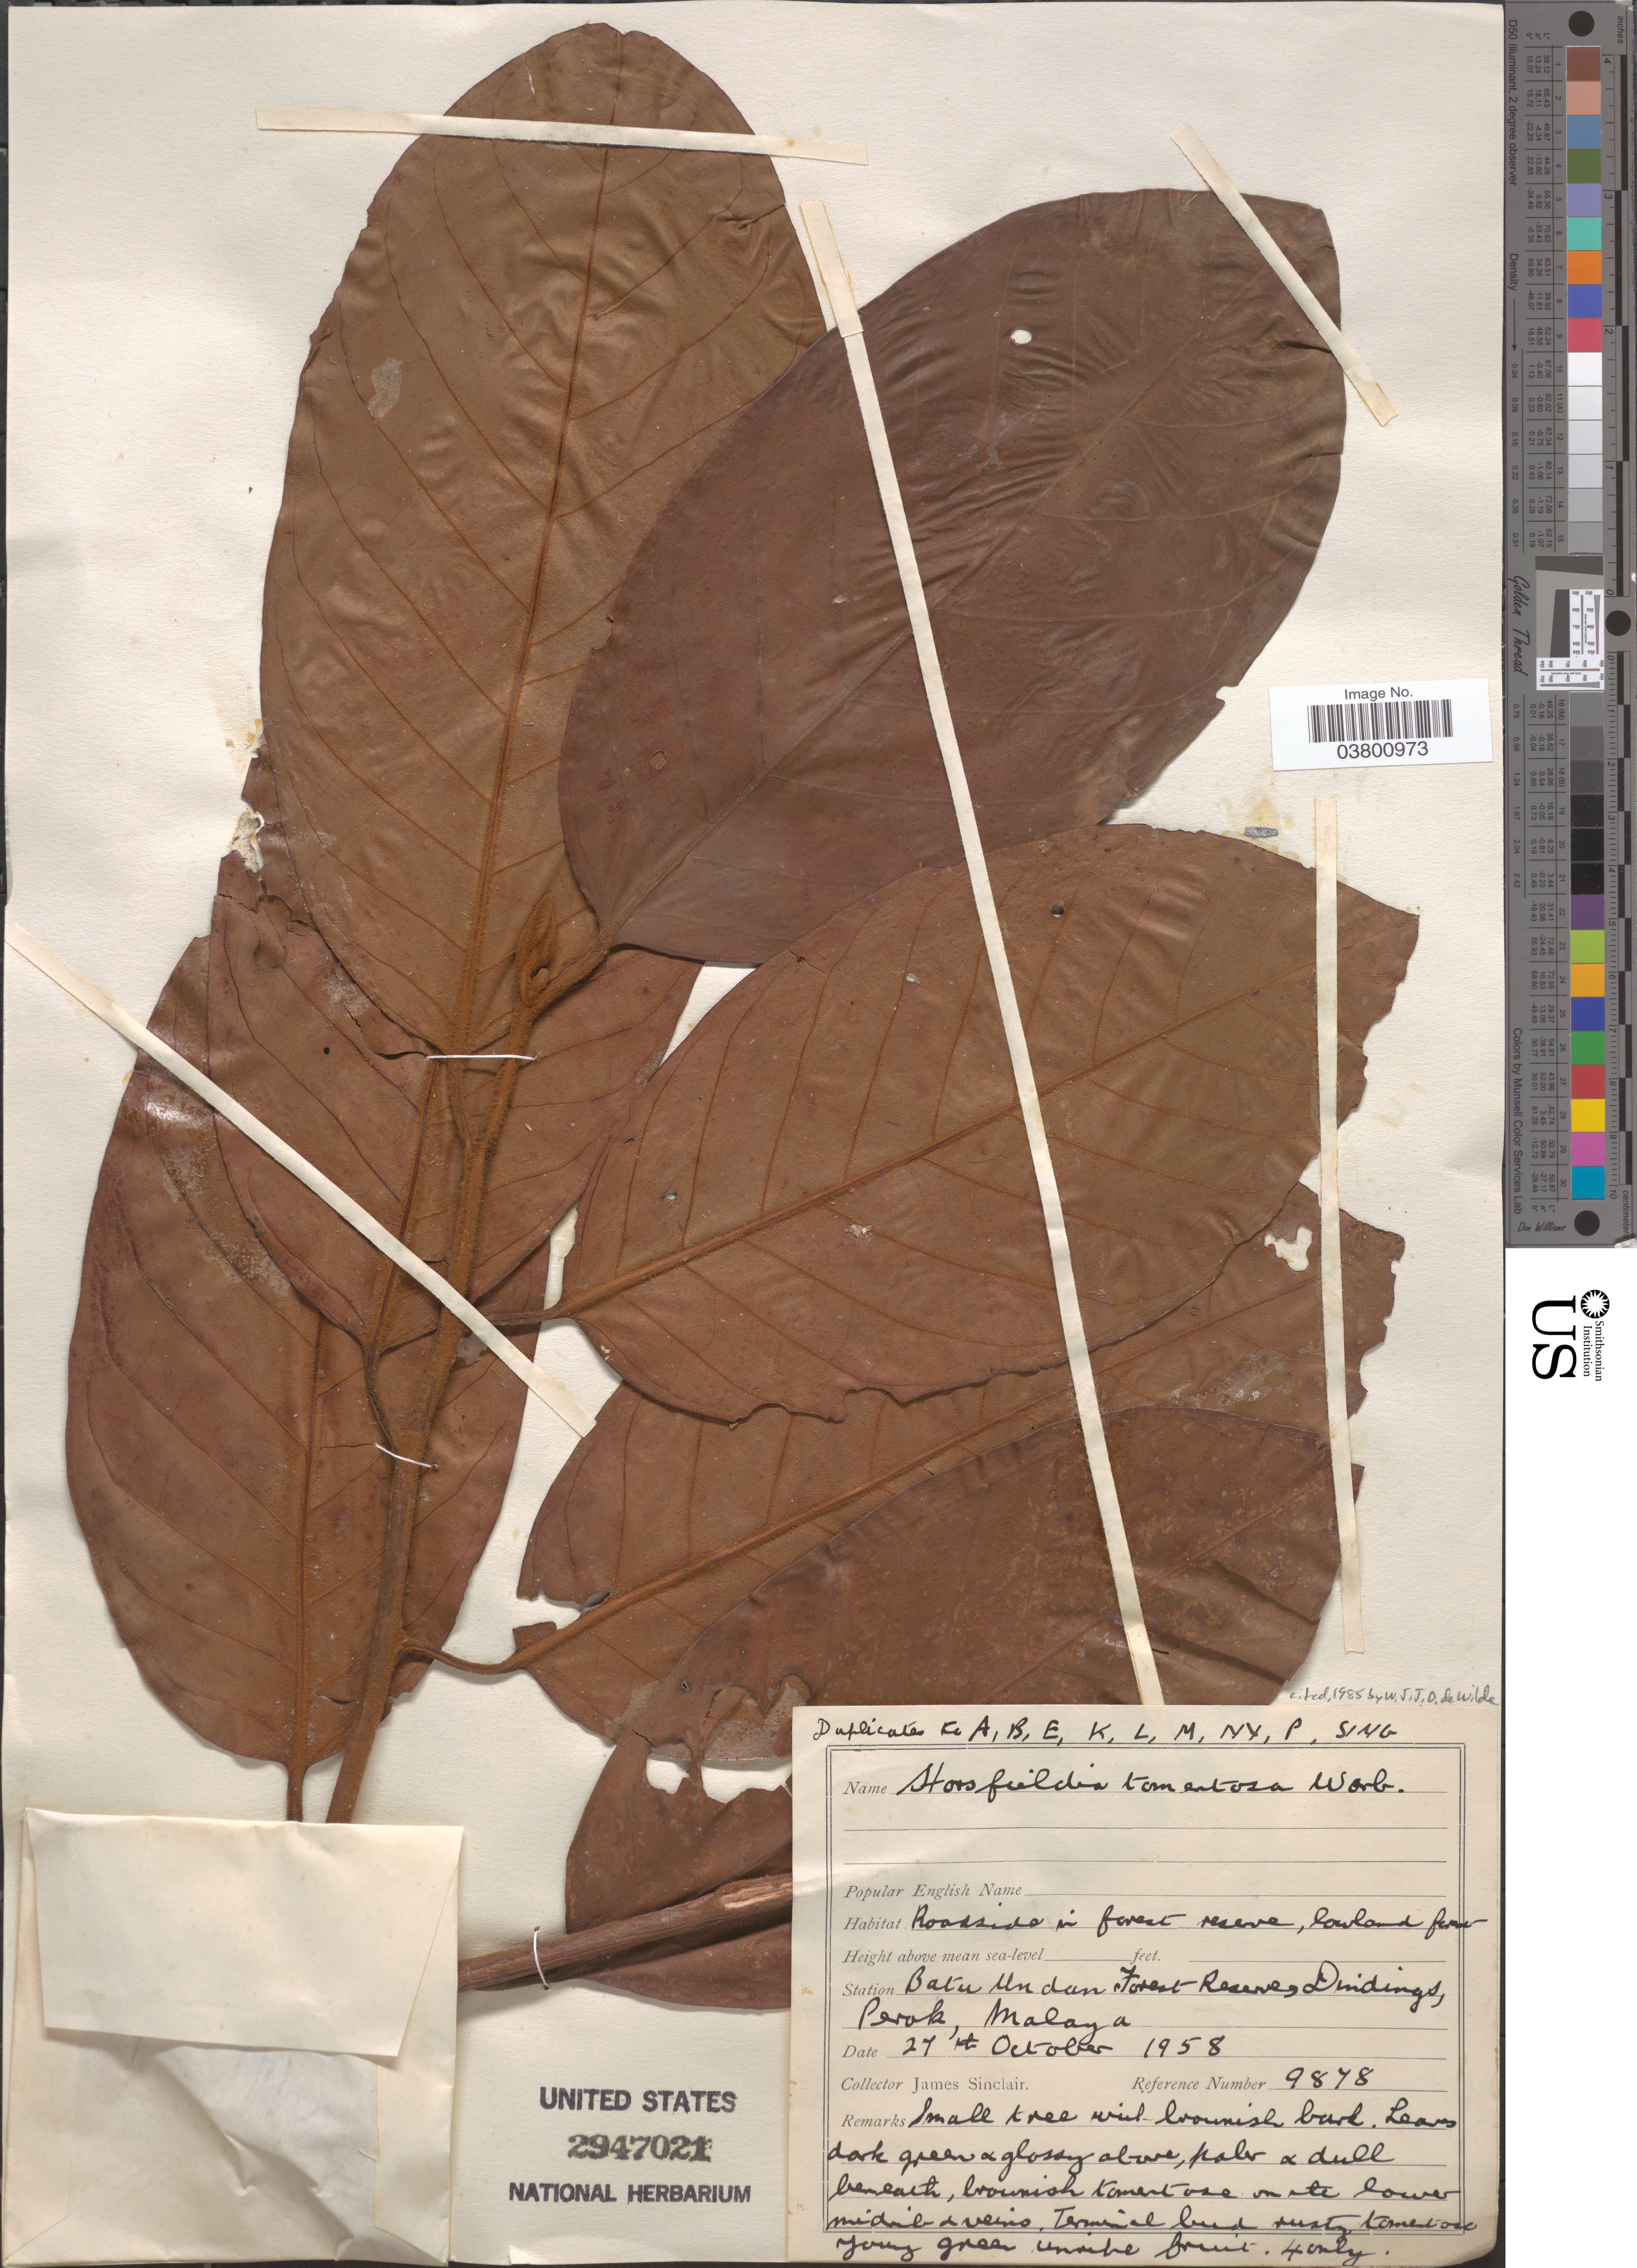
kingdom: Plantae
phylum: Tracheophyta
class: Magnoliopsida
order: Magnoliales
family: Myristicaceae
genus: Horsfieldia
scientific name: Horsfieldia tomentosa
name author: Warb.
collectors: J. Sinclair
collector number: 9878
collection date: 1958-10-27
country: Malaysia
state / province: Perak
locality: Station Batu Undan Forest Reserve, Dindings, Perak, Malaya.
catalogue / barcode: US 2947021